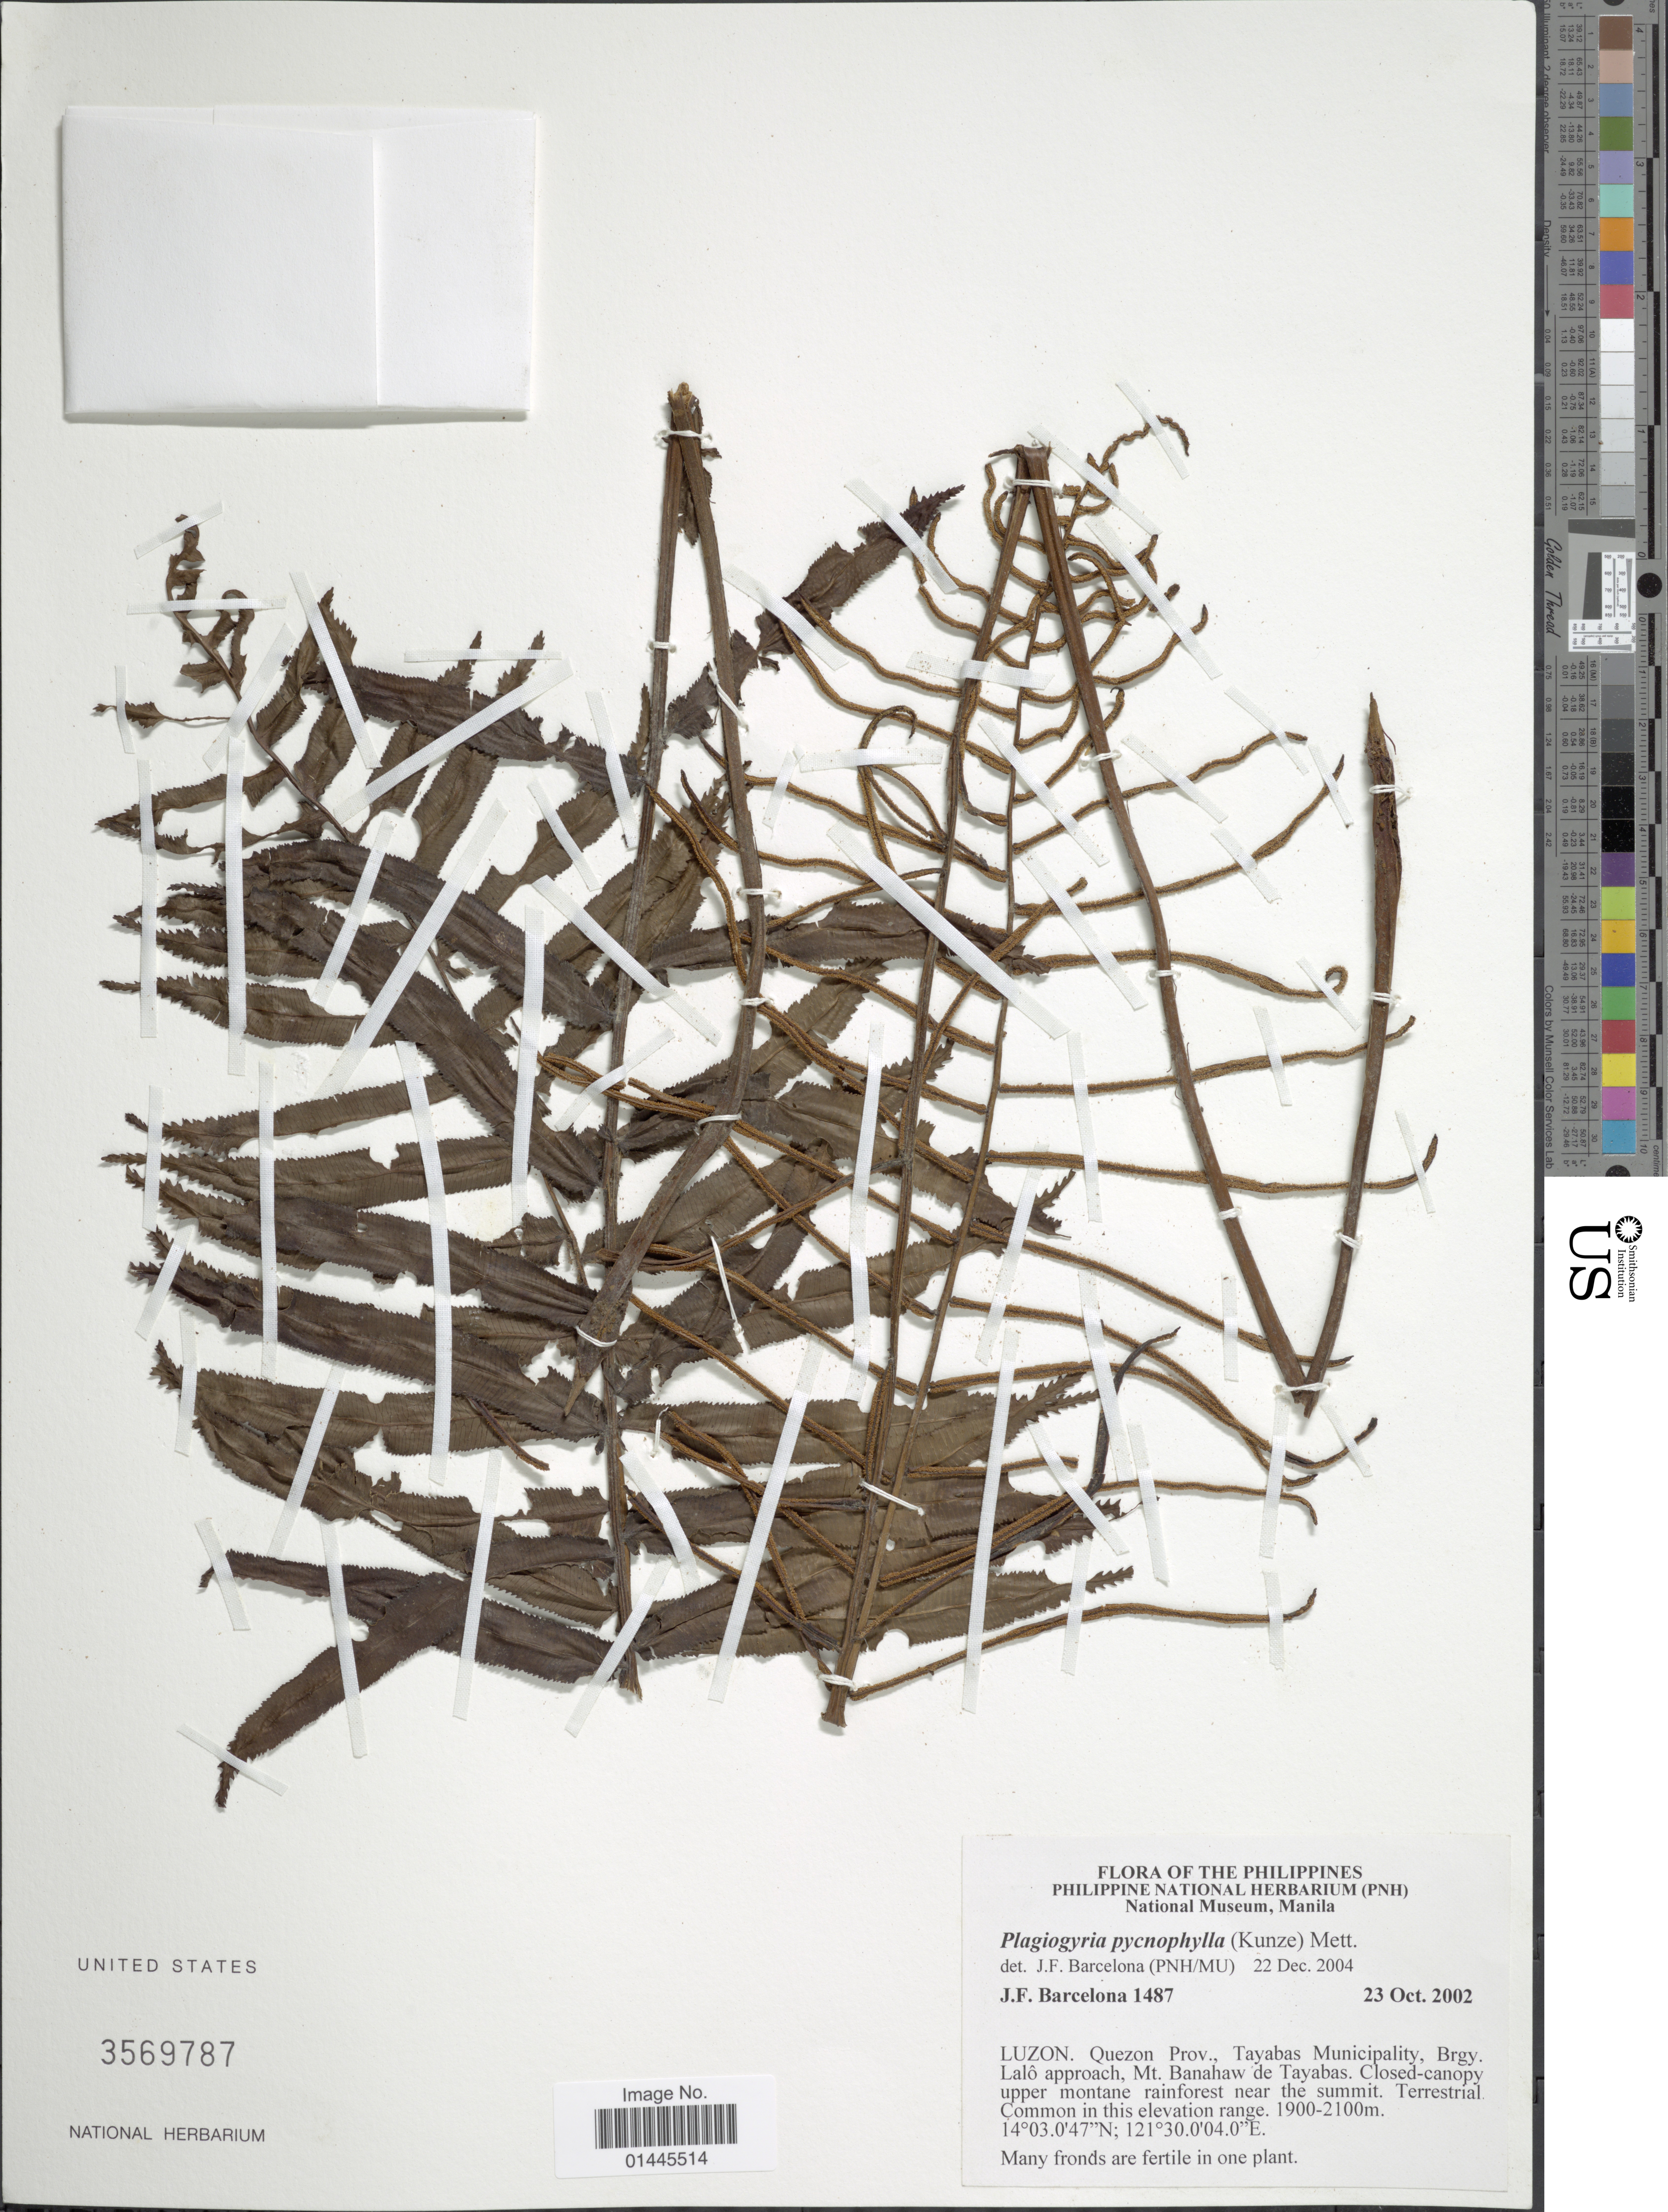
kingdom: Plantae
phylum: Tracheophyta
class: Polypodiopsida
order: Cyatheales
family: Plagiogyriaceae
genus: Plagiogyria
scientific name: Plagiogyria pycnophylla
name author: (Kunze) Mett.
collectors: J. F. Barcelona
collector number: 1487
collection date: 2002-10-23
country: Philippines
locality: Luzon, Quezon Prov., Tayabas Municipality, Brgy. Lalo approach, Mt. Banahaw de Tayabas, closed-calnopy upper montane rainforest near the summit.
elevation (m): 1900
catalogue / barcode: US 3569787